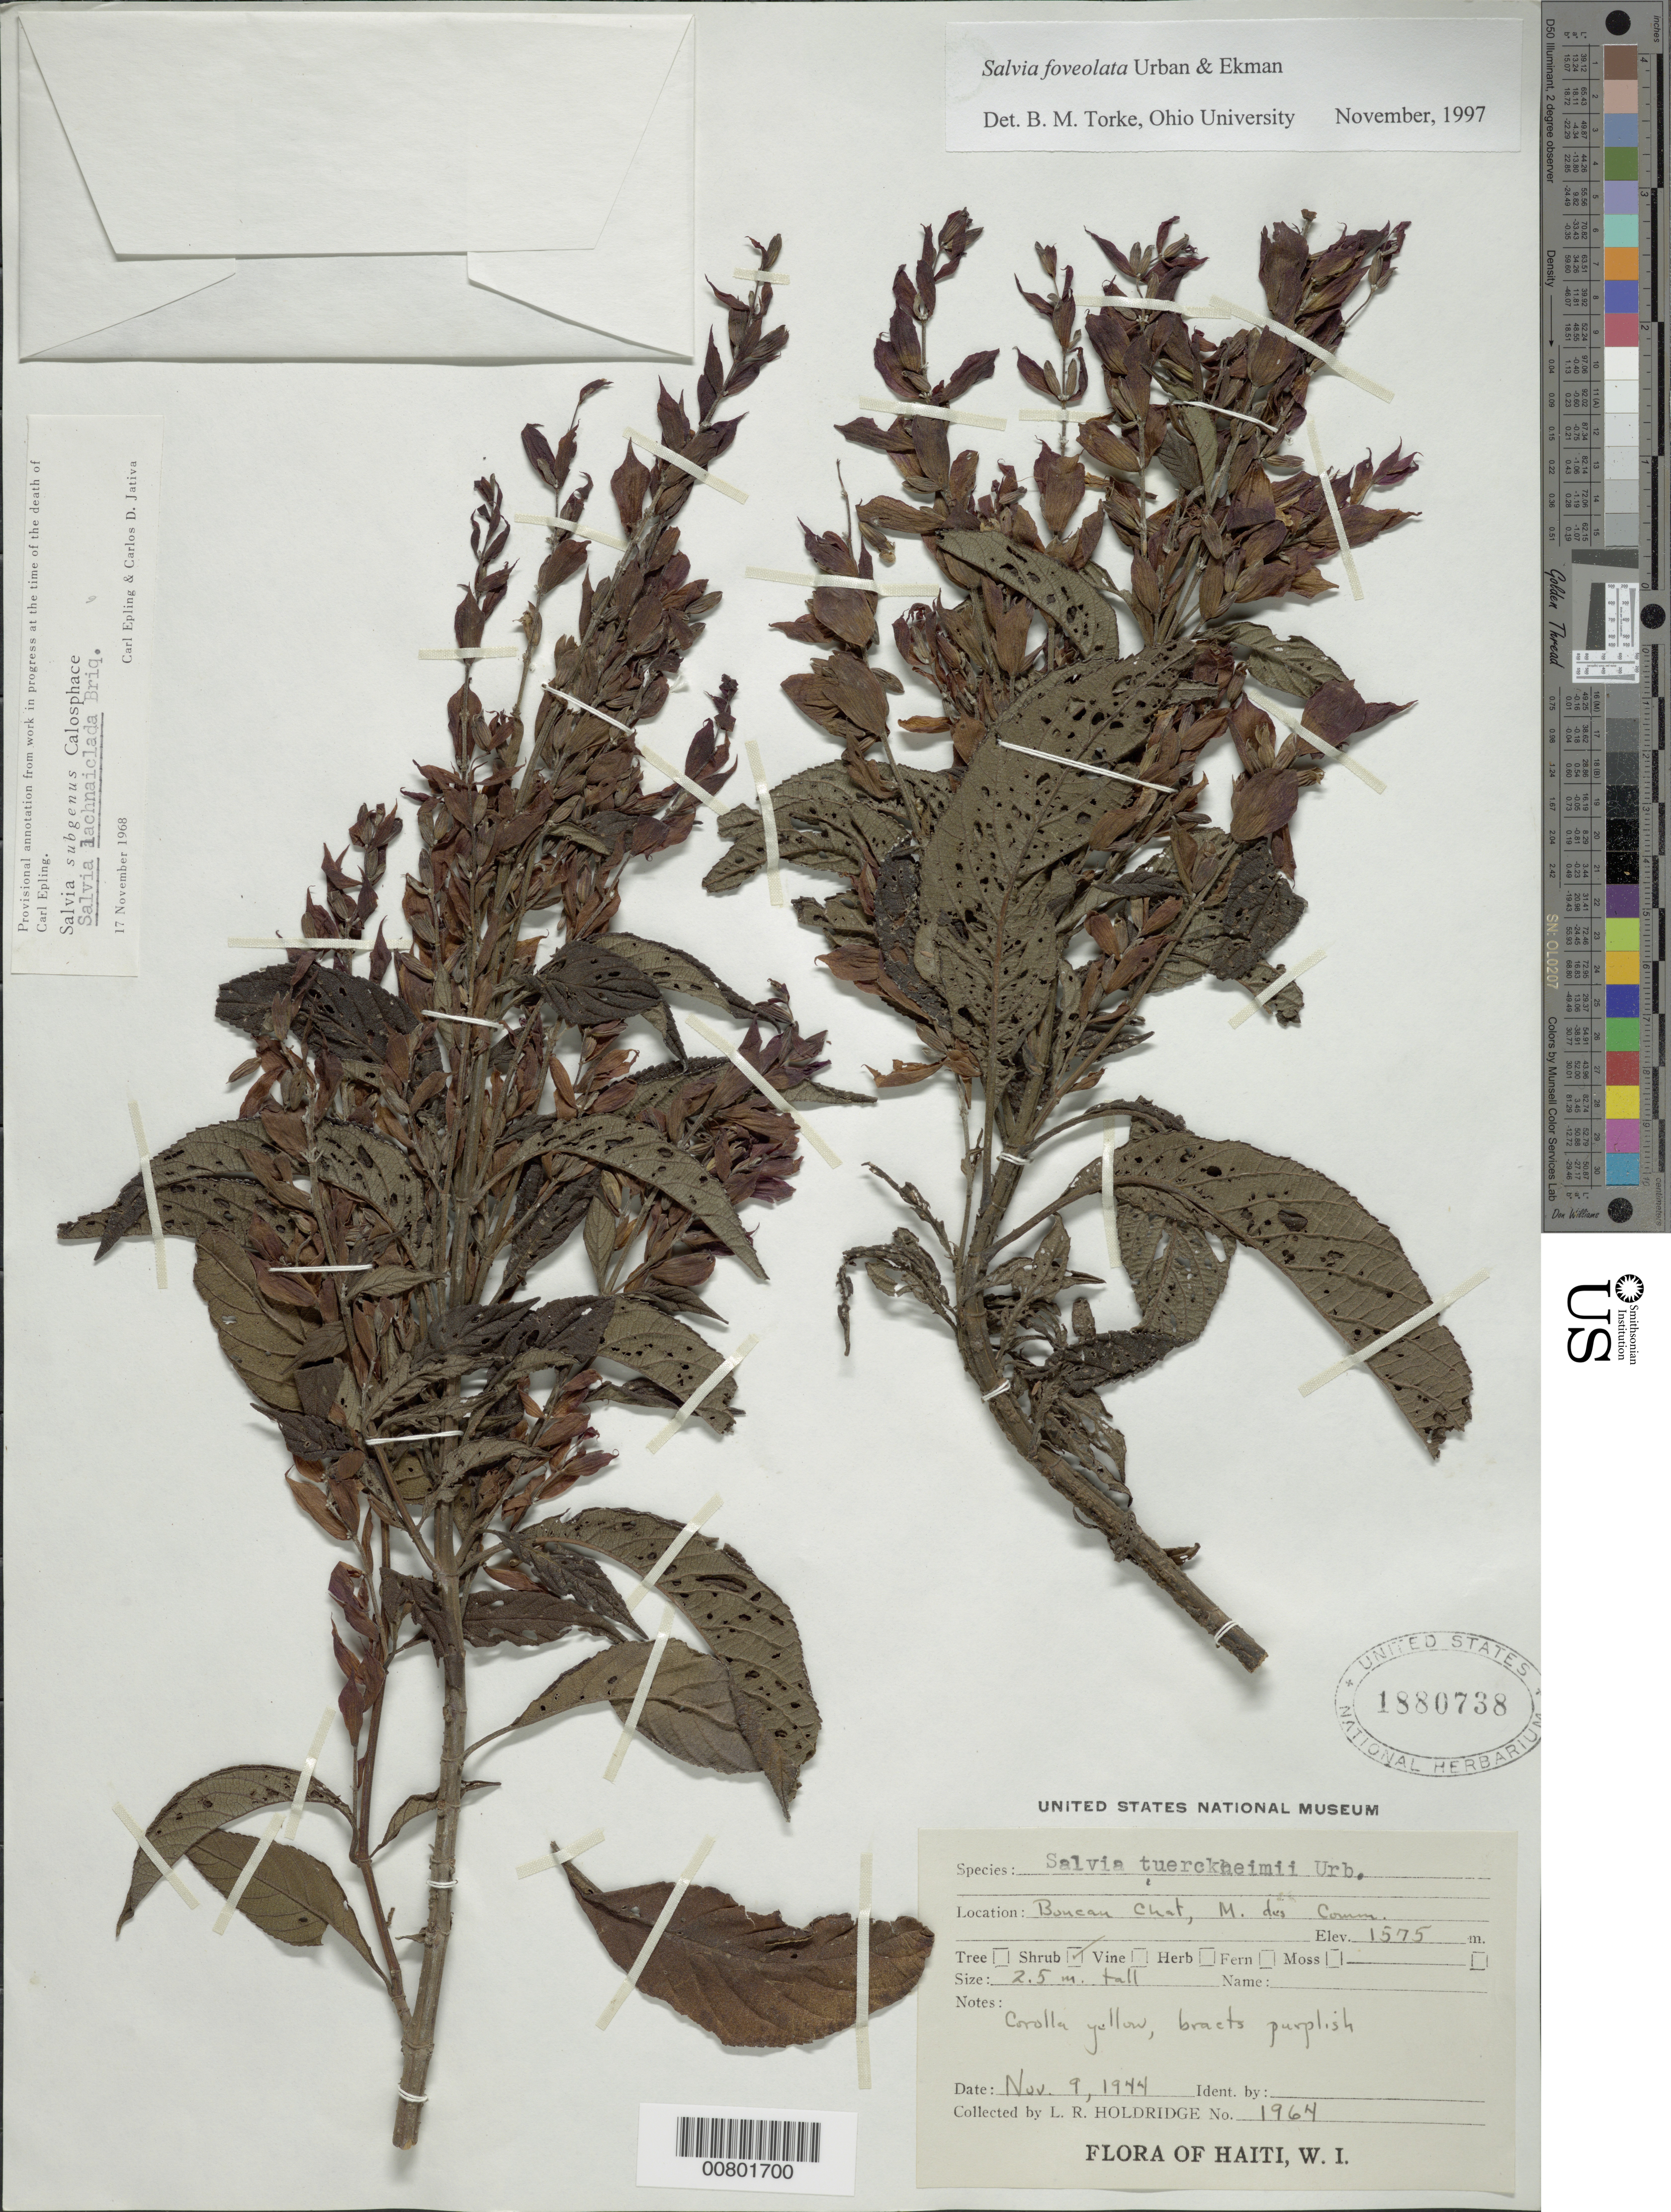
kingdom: Plantae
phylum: Tracheophyta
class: Magnoliopsida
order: Lamiales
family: Lamiaceae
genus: Salvia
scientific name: Salvia foveolata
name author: Urb. & Ekman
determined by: Torke, B. M., (MO)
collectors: L. Holdridge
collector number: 1964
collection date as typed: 09 Nov 1944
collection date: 1944-11-09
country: Haiti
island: Hispaniola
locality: Boucau Chat, Mornes des Commissaires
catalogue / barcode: US 1880738